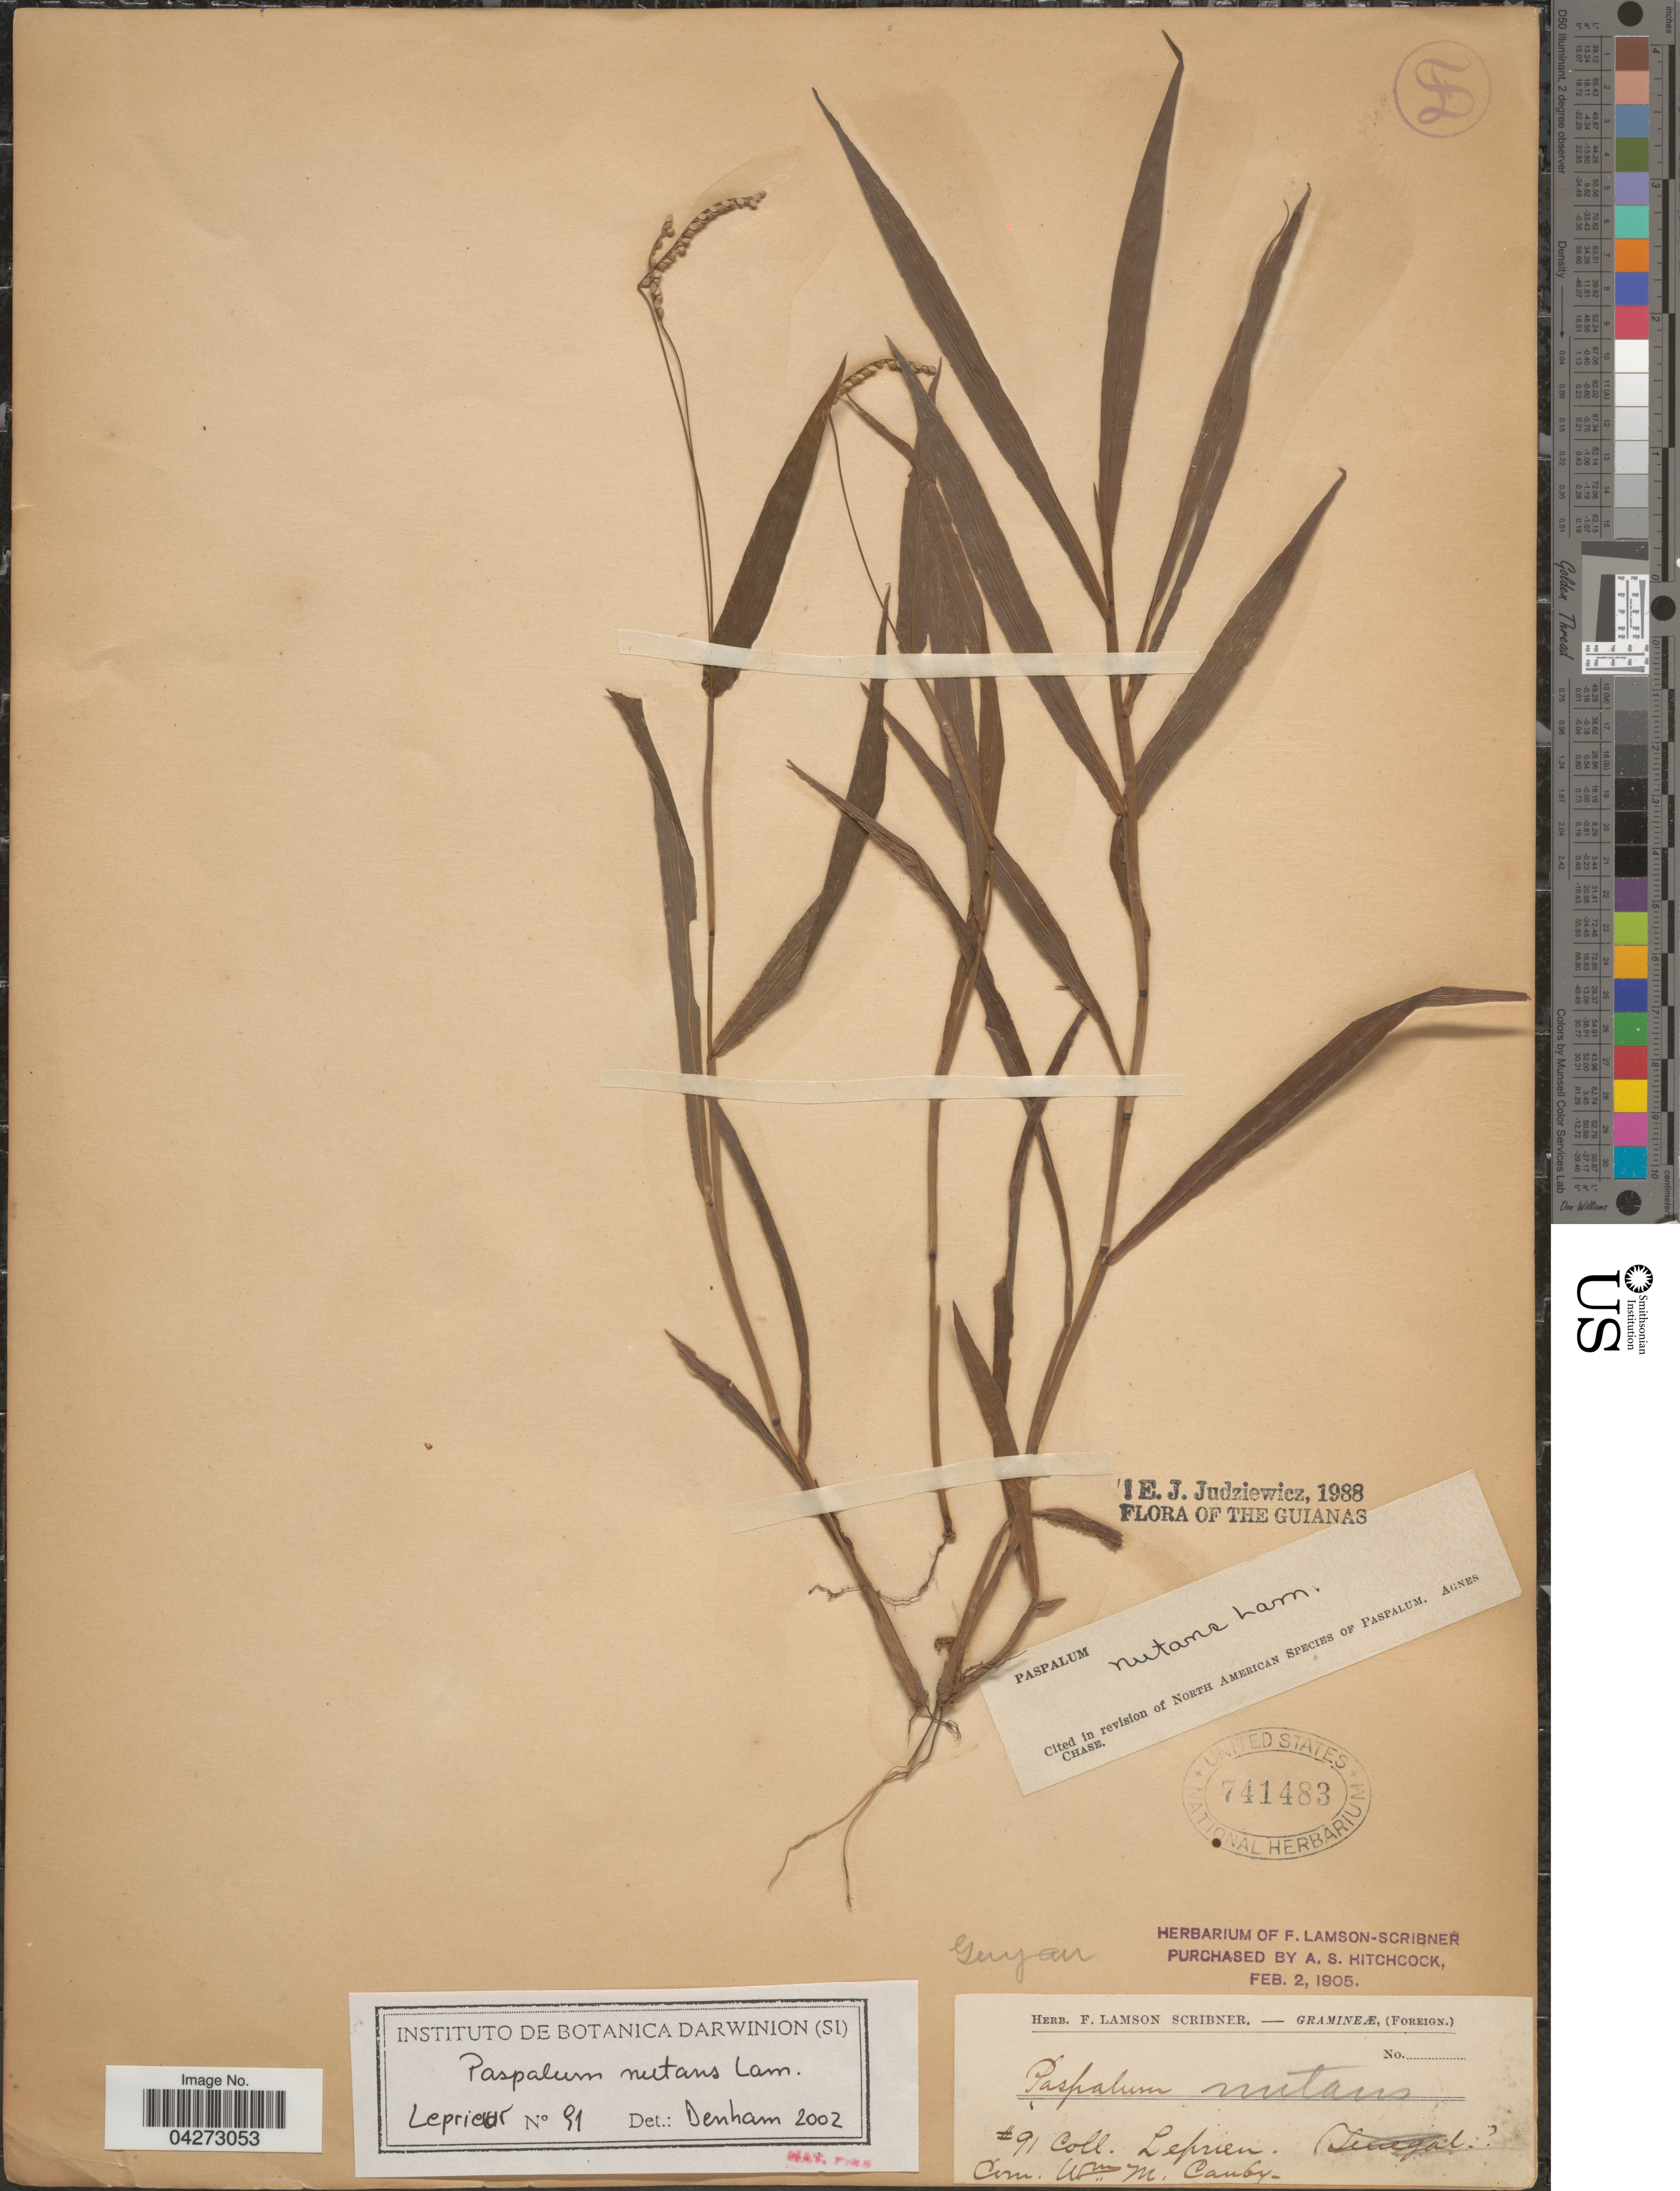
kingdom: Plantae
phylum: Tracheophyta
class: Liliopsida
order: Poales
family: Poaceae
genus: Paspalum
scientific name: Paspalum nutans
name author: Lam.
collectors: F. M. R. Leprieur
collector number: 91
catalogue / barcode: US 741483